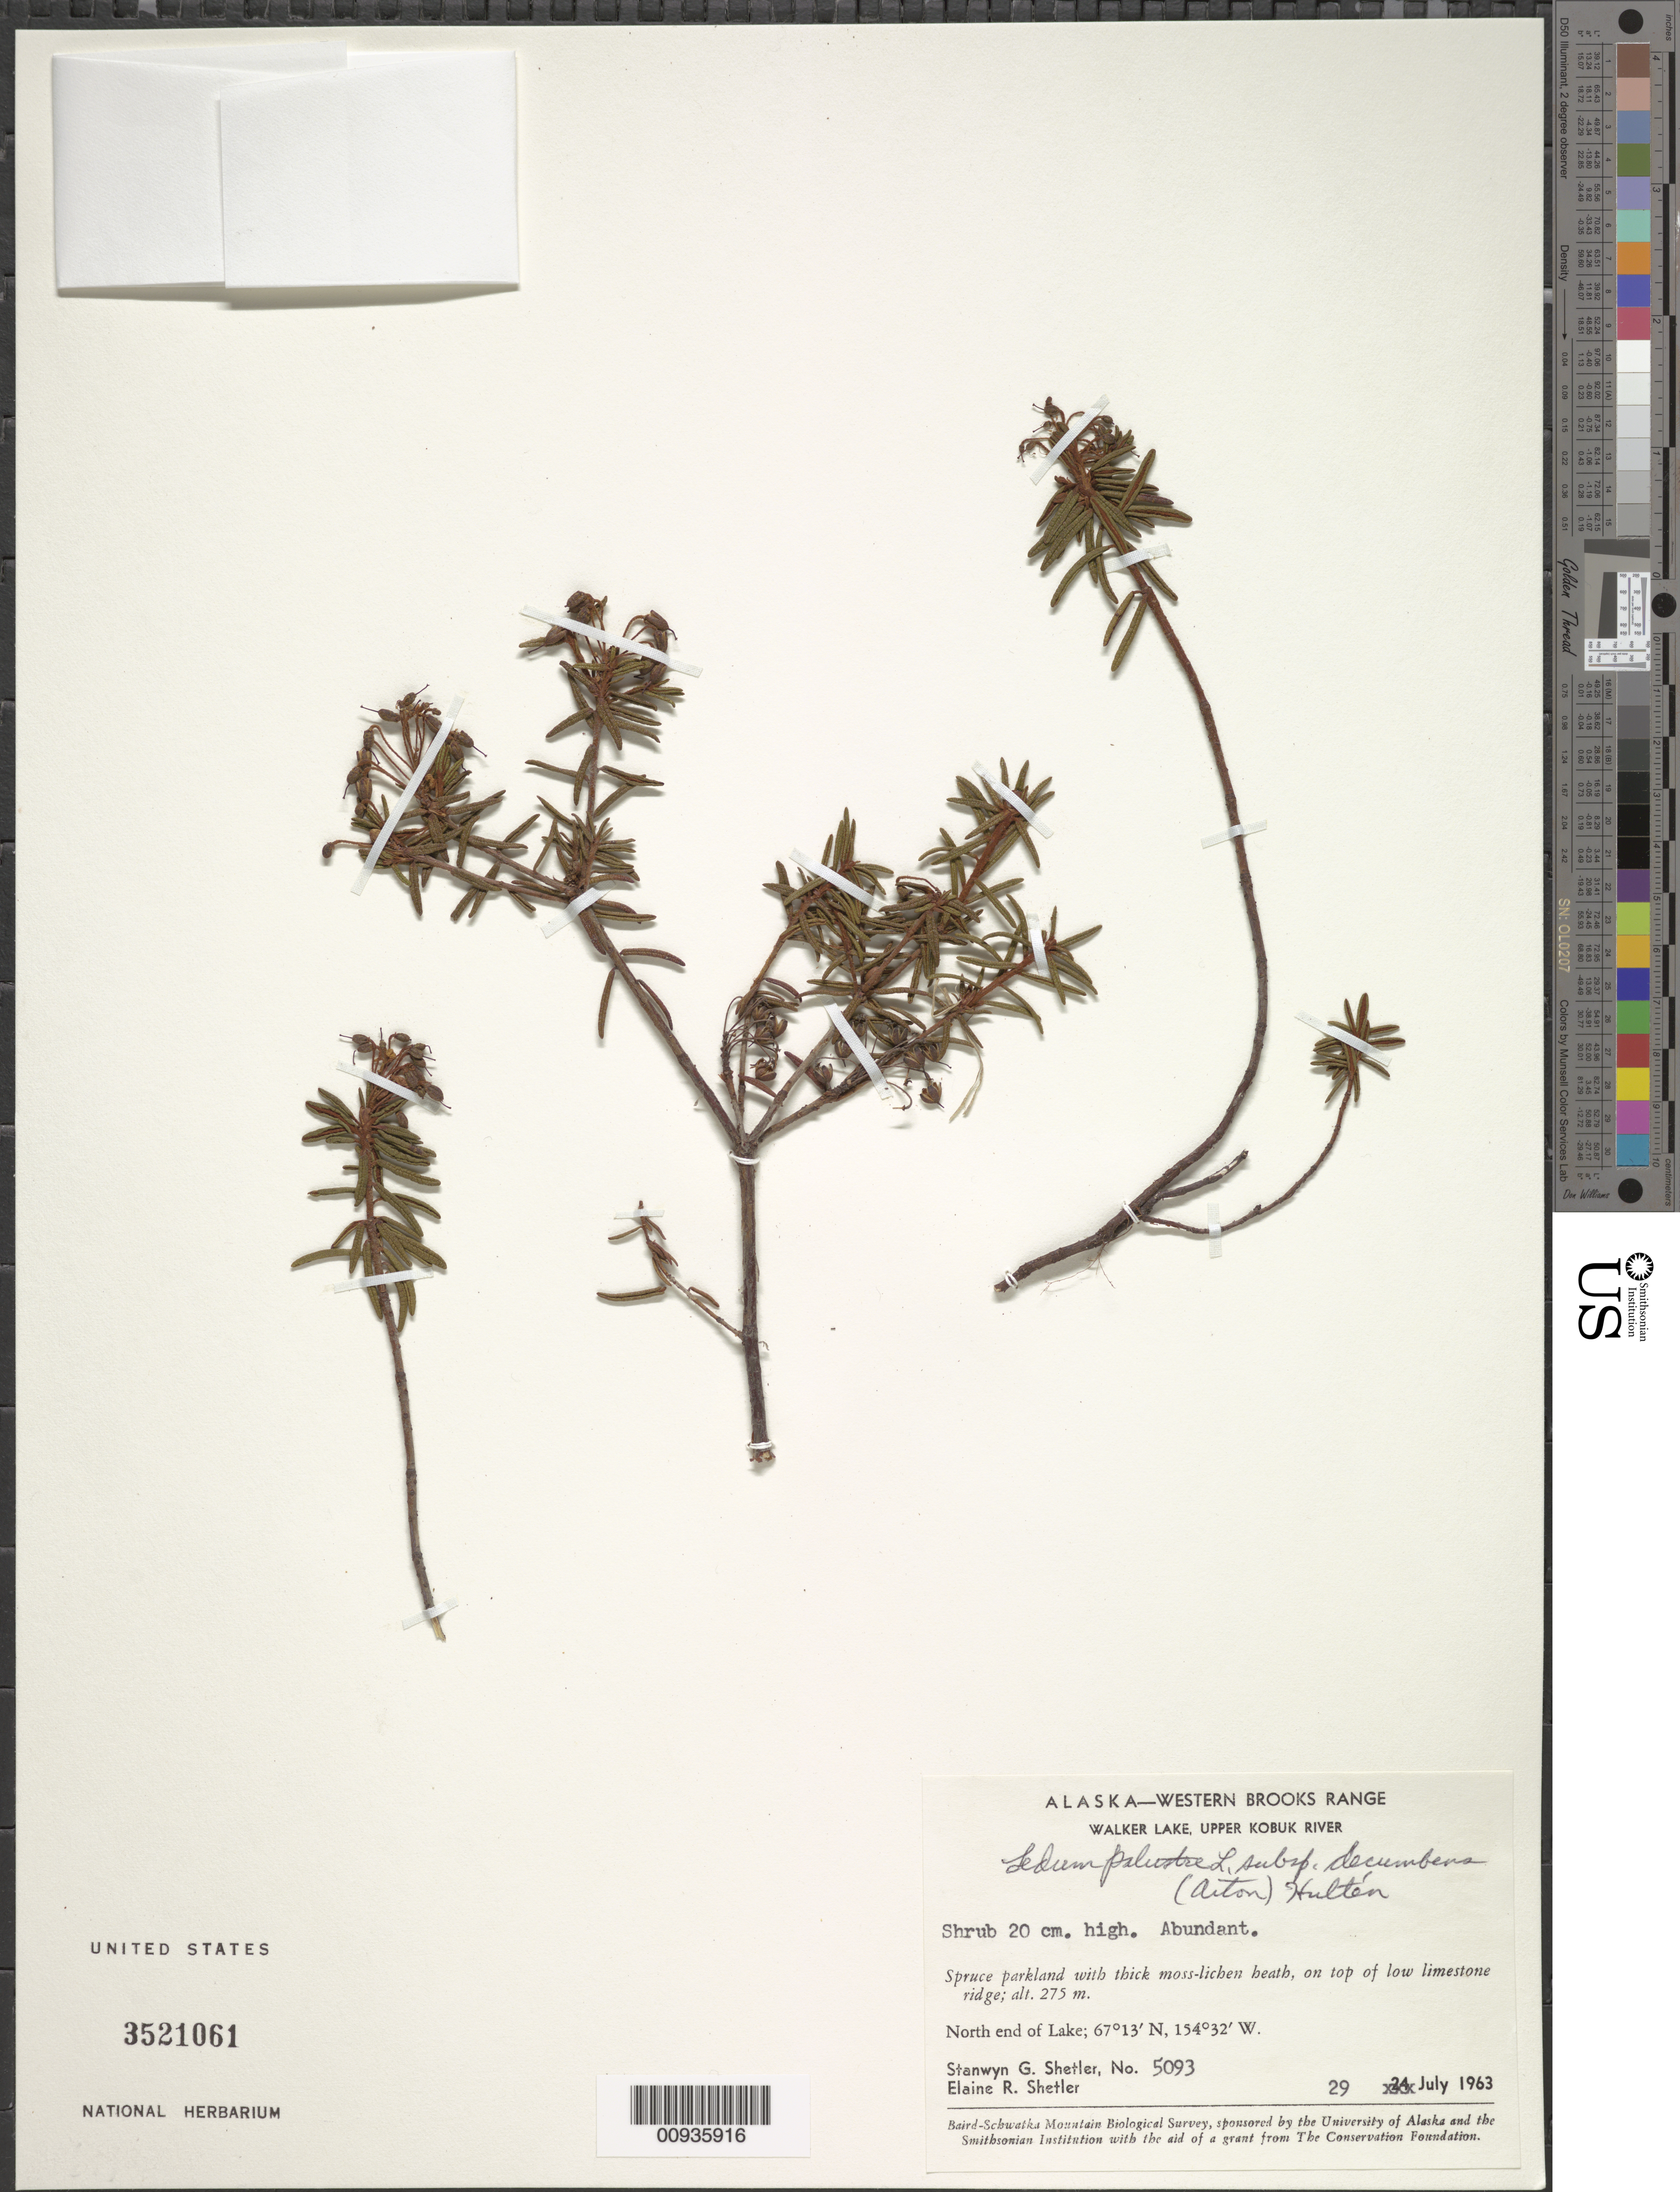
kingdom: Plantae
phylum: Tracheophyta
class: Magnoliopsida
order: Ericales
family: Ericaceae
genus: Ledum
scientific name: Ledum palustre subsp. decumbens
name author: (Aiton) Hultén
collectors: S. Shetler & E. R. Shetler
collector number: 5093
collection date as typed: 29 Jul 1963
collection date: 1963-07-29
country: United States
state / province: Alaska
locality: North end of Walker Lake. Western Brooks Range, Upper Kobuk River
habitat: Spruce parkland with thick moss-lichen heath, on top of low limestone ridge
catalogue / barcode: US 3521061